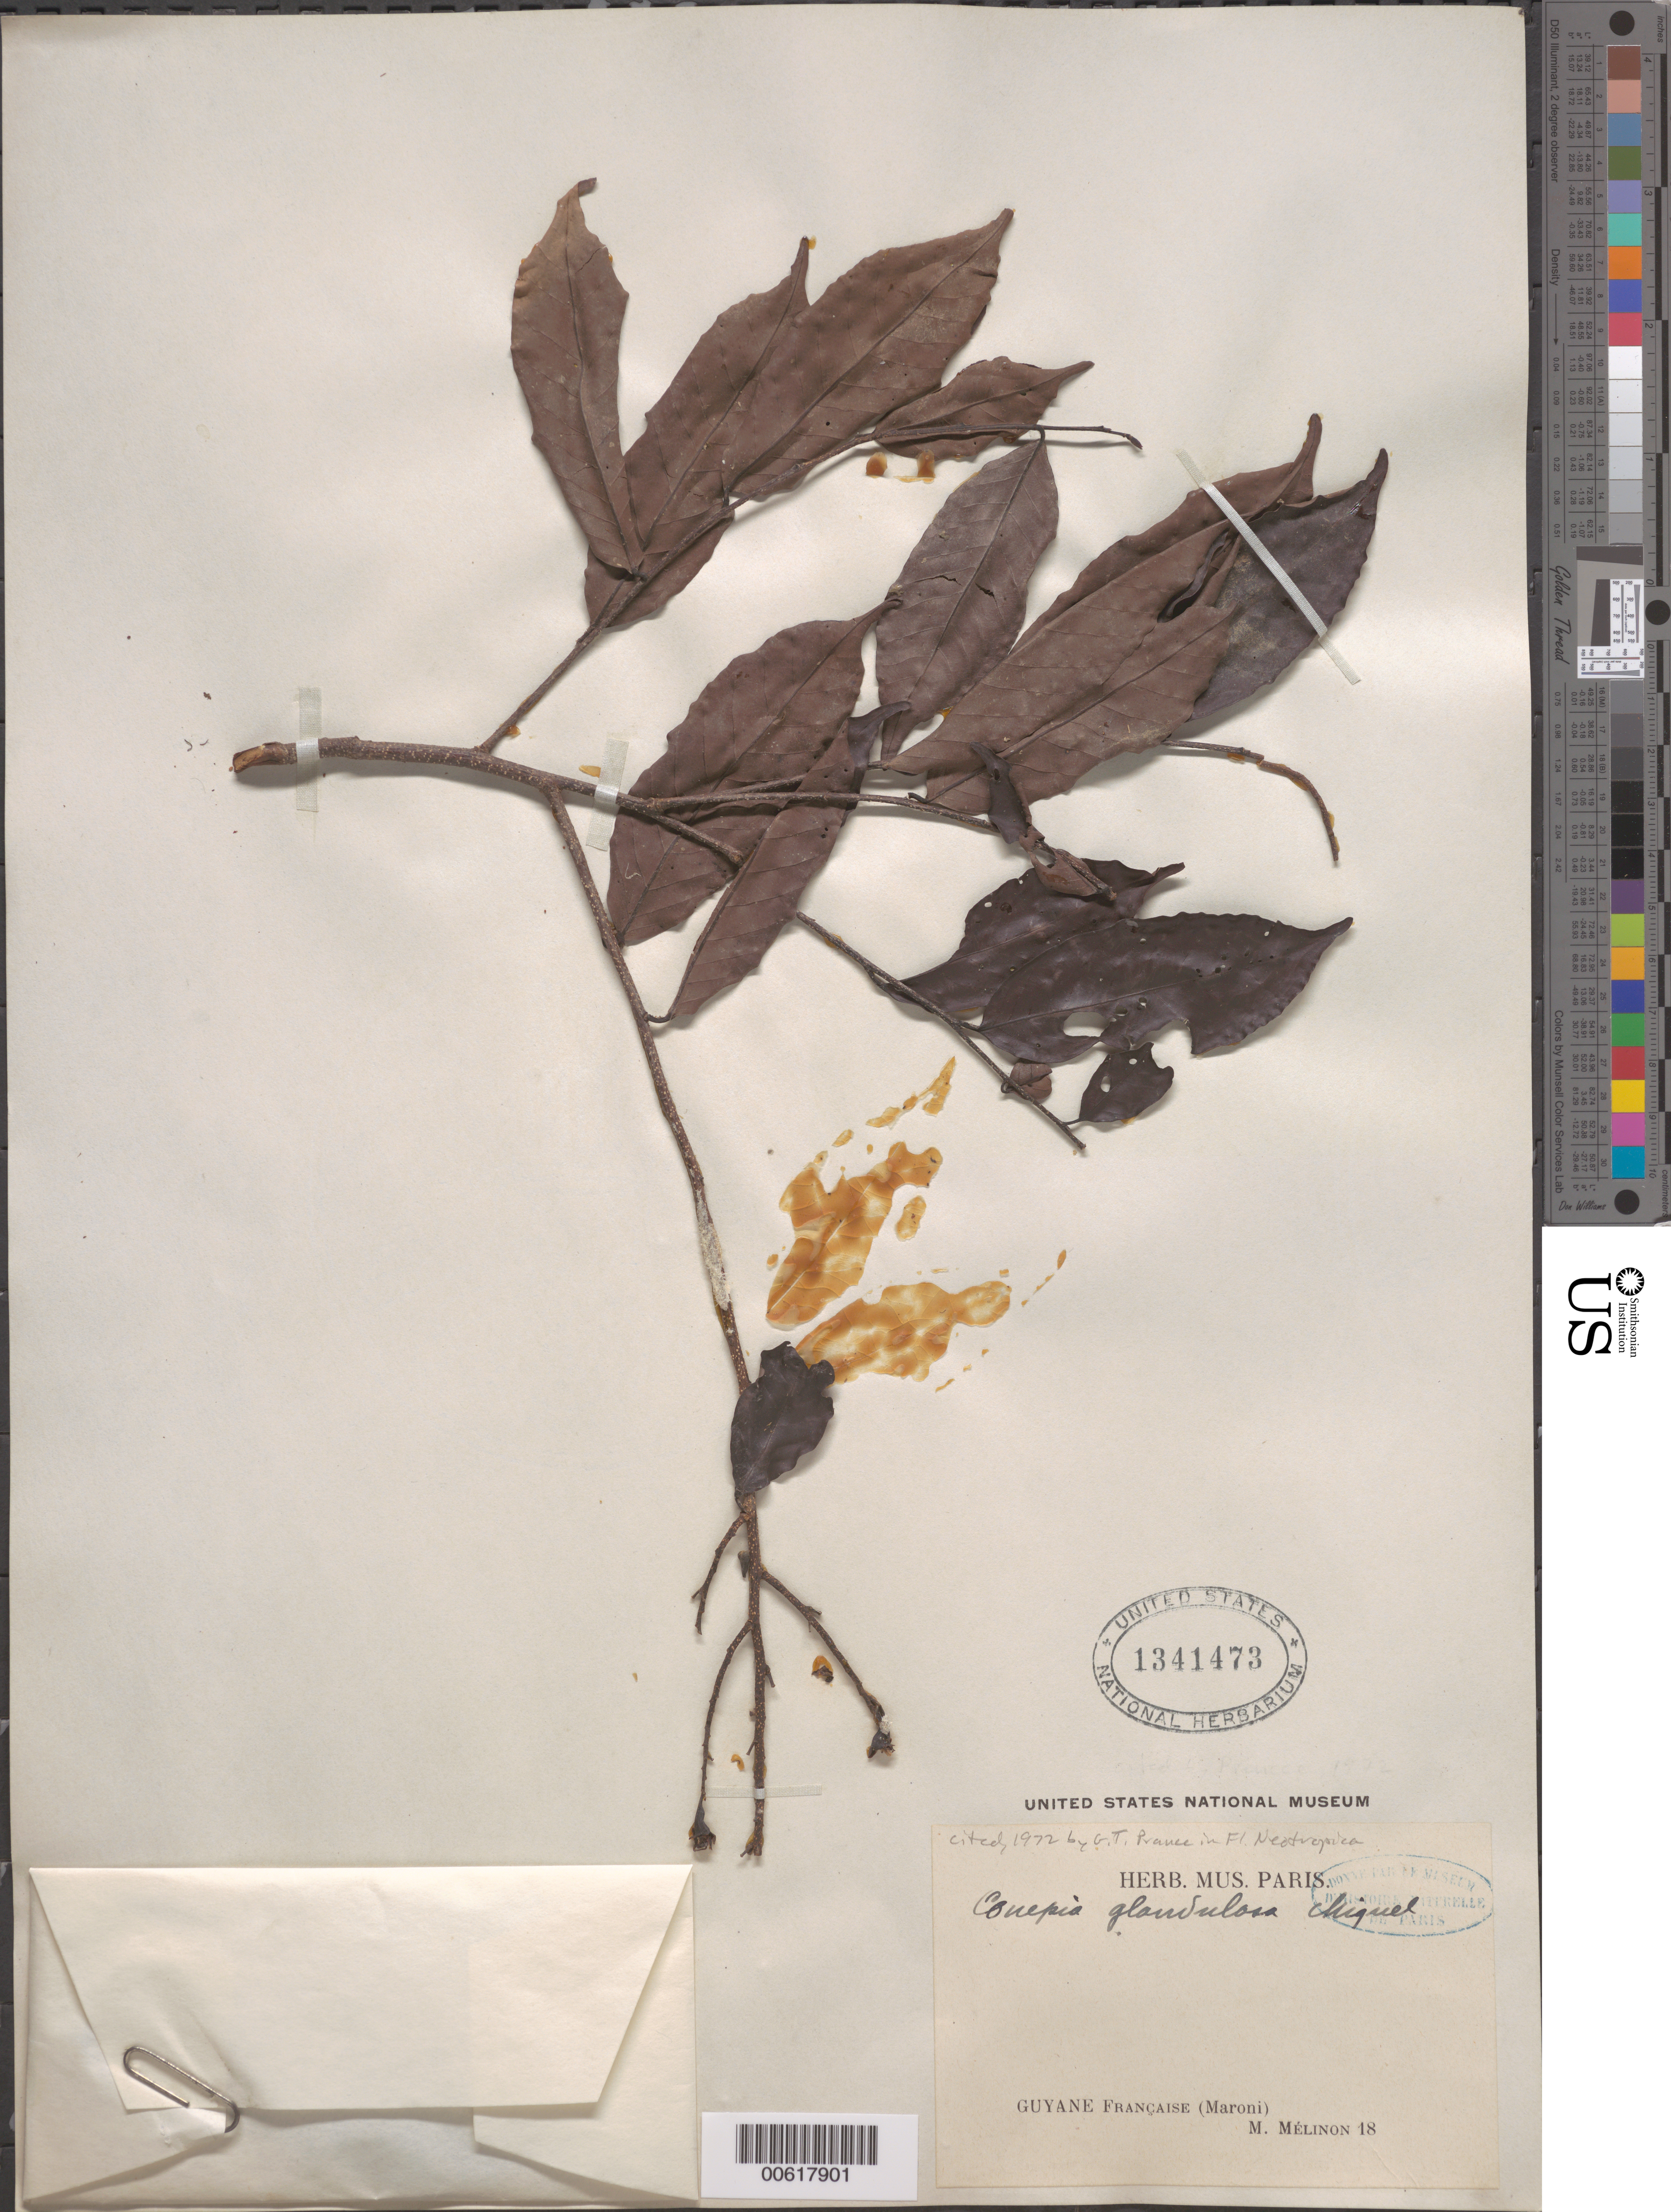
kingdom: Plantae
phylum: Tracheophyta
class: Magnoliopsida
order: Malpighiales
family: Chrysobalanaceae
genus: Couepia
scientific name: Couepia glandulosa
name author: Miq.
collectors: E. Mélinon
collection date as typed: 18??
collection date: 1800/1899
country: French Guiana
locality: Maroni R.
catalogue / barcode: US 1341473